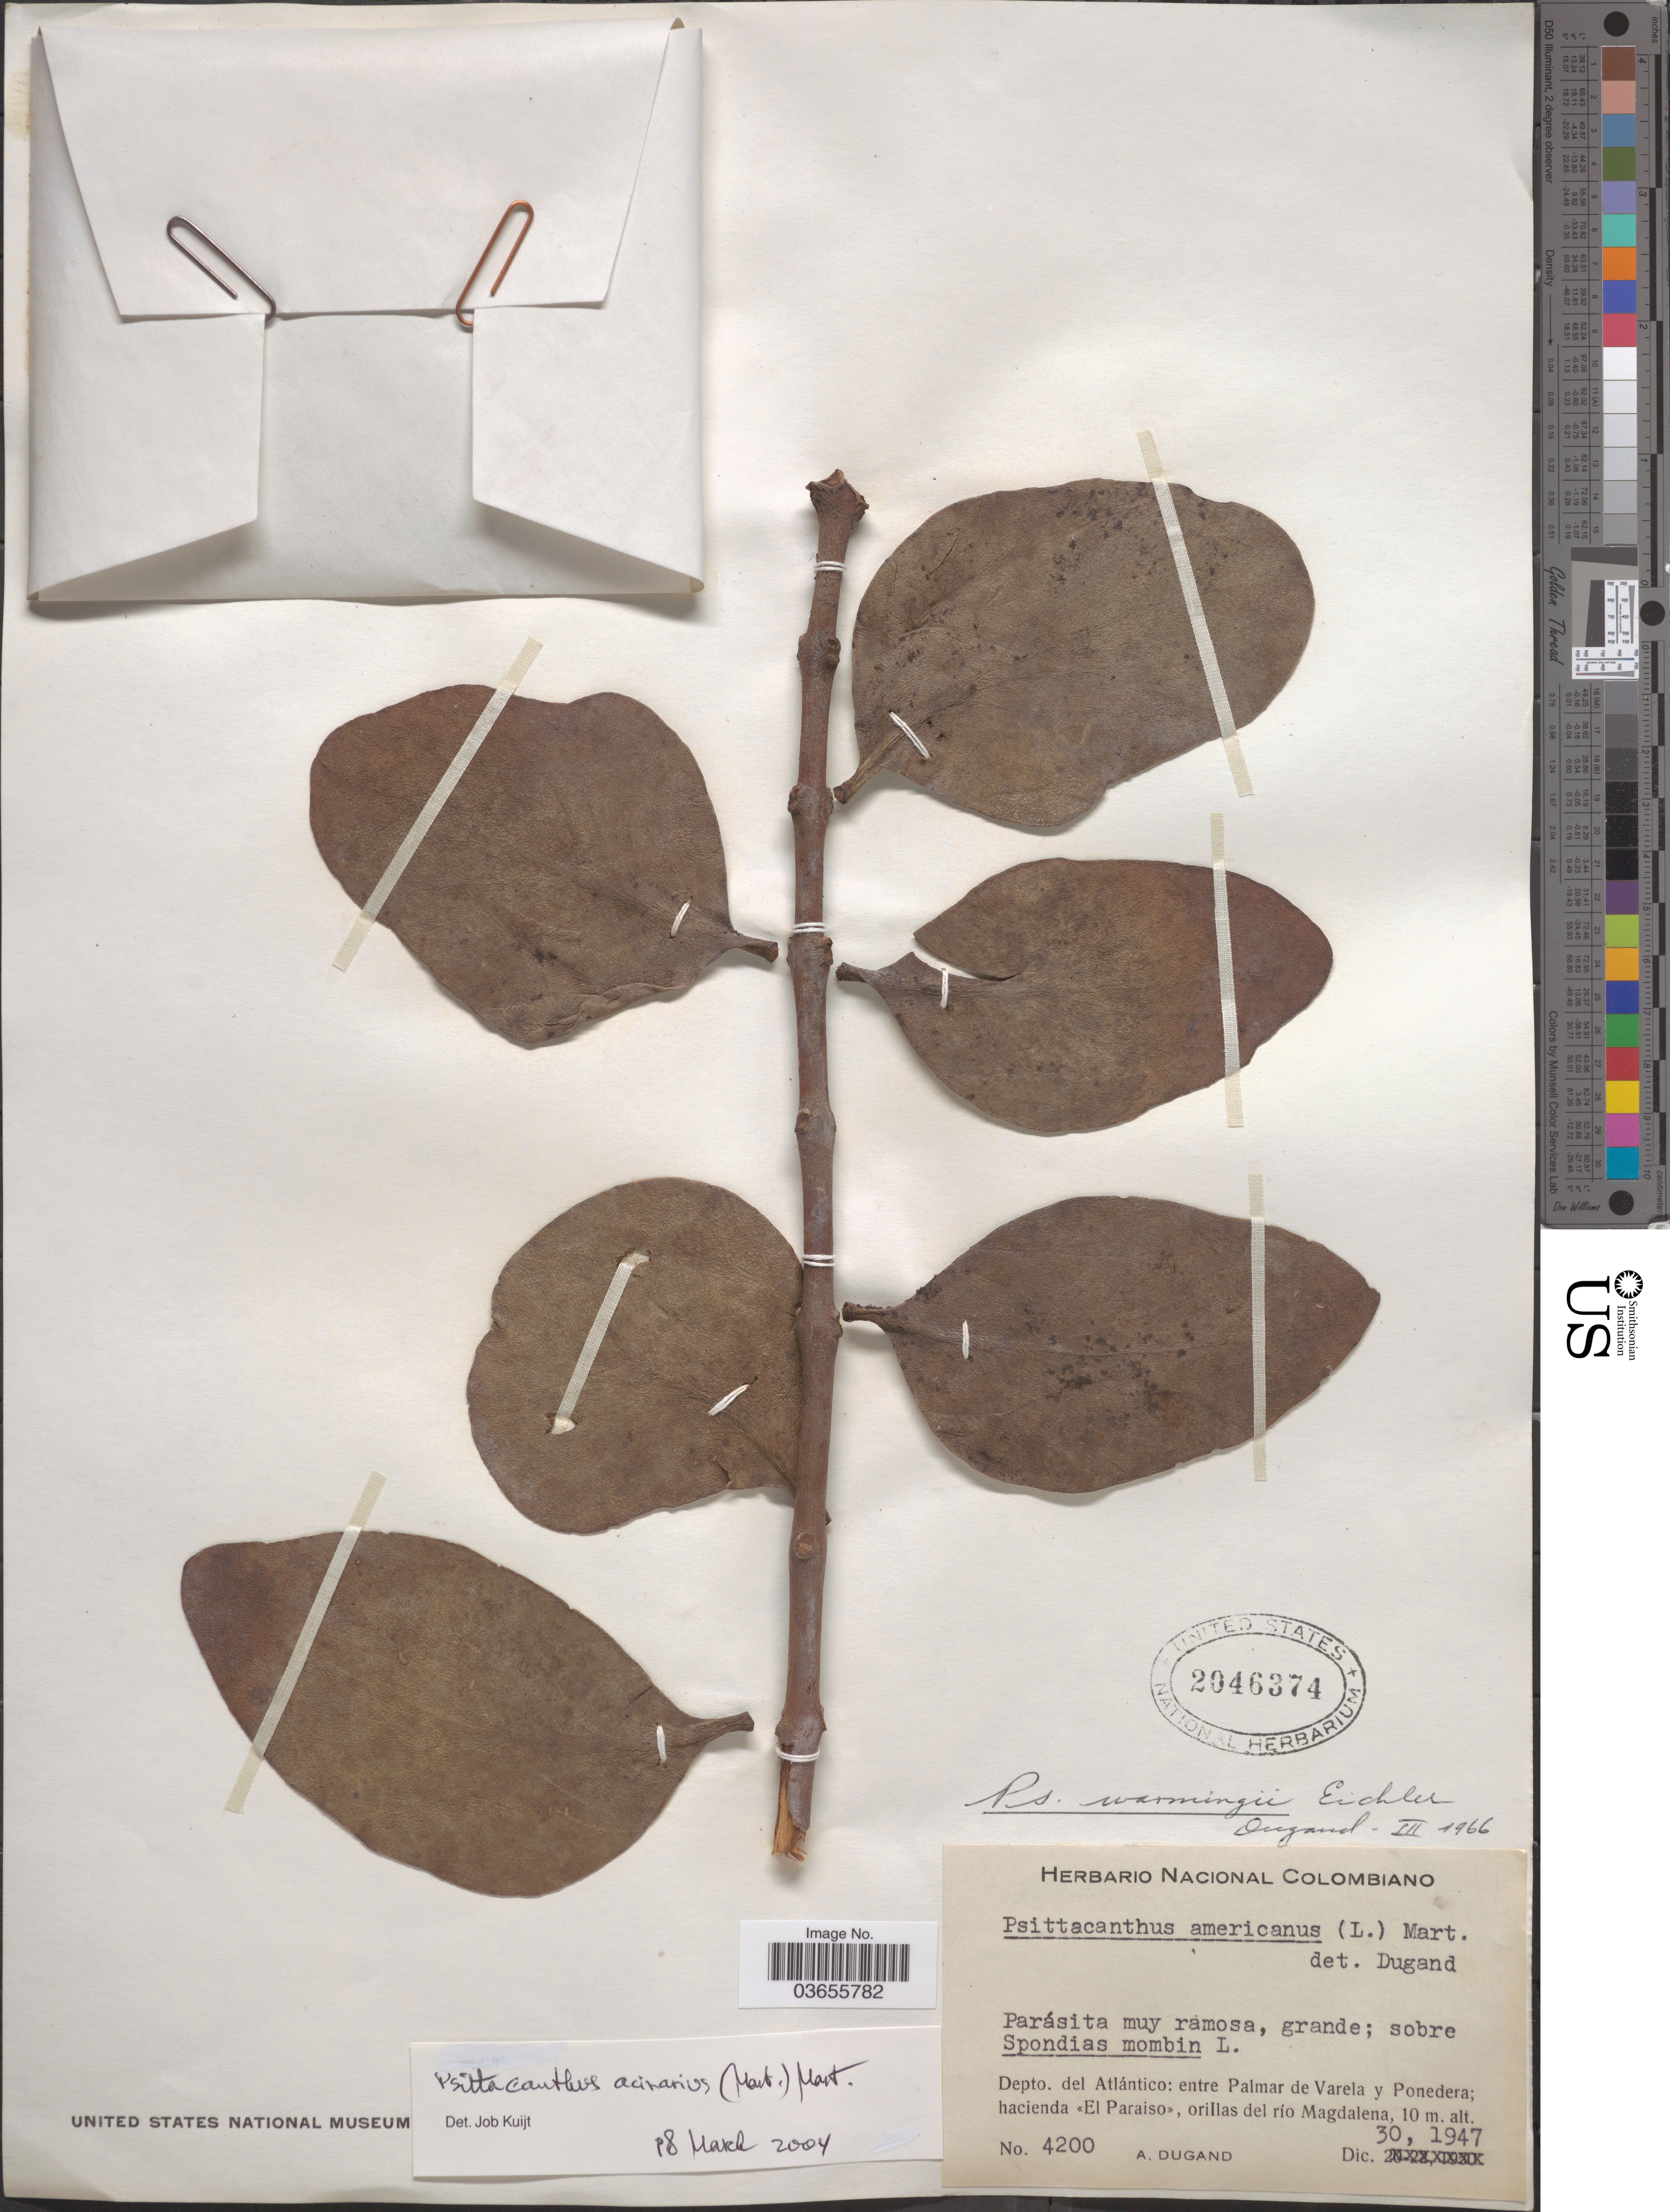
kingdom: Plantae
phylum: Tracheophyta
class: Magnoliopsida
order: Santalales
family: Loranthaceae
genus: Psittacanthus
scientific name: Psittacanthus acinarius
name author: (Mart.) Mart.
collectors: A. Dugand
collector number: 4200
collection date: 1947-12-30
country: Colombia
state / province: Atlántico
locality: Depto. del Atlántico: entre Palmar de Varela y Ponedera; hacienda <<El Paraiso>>, orillas del río Magdalena.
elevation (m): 10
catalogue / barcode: US 2046374